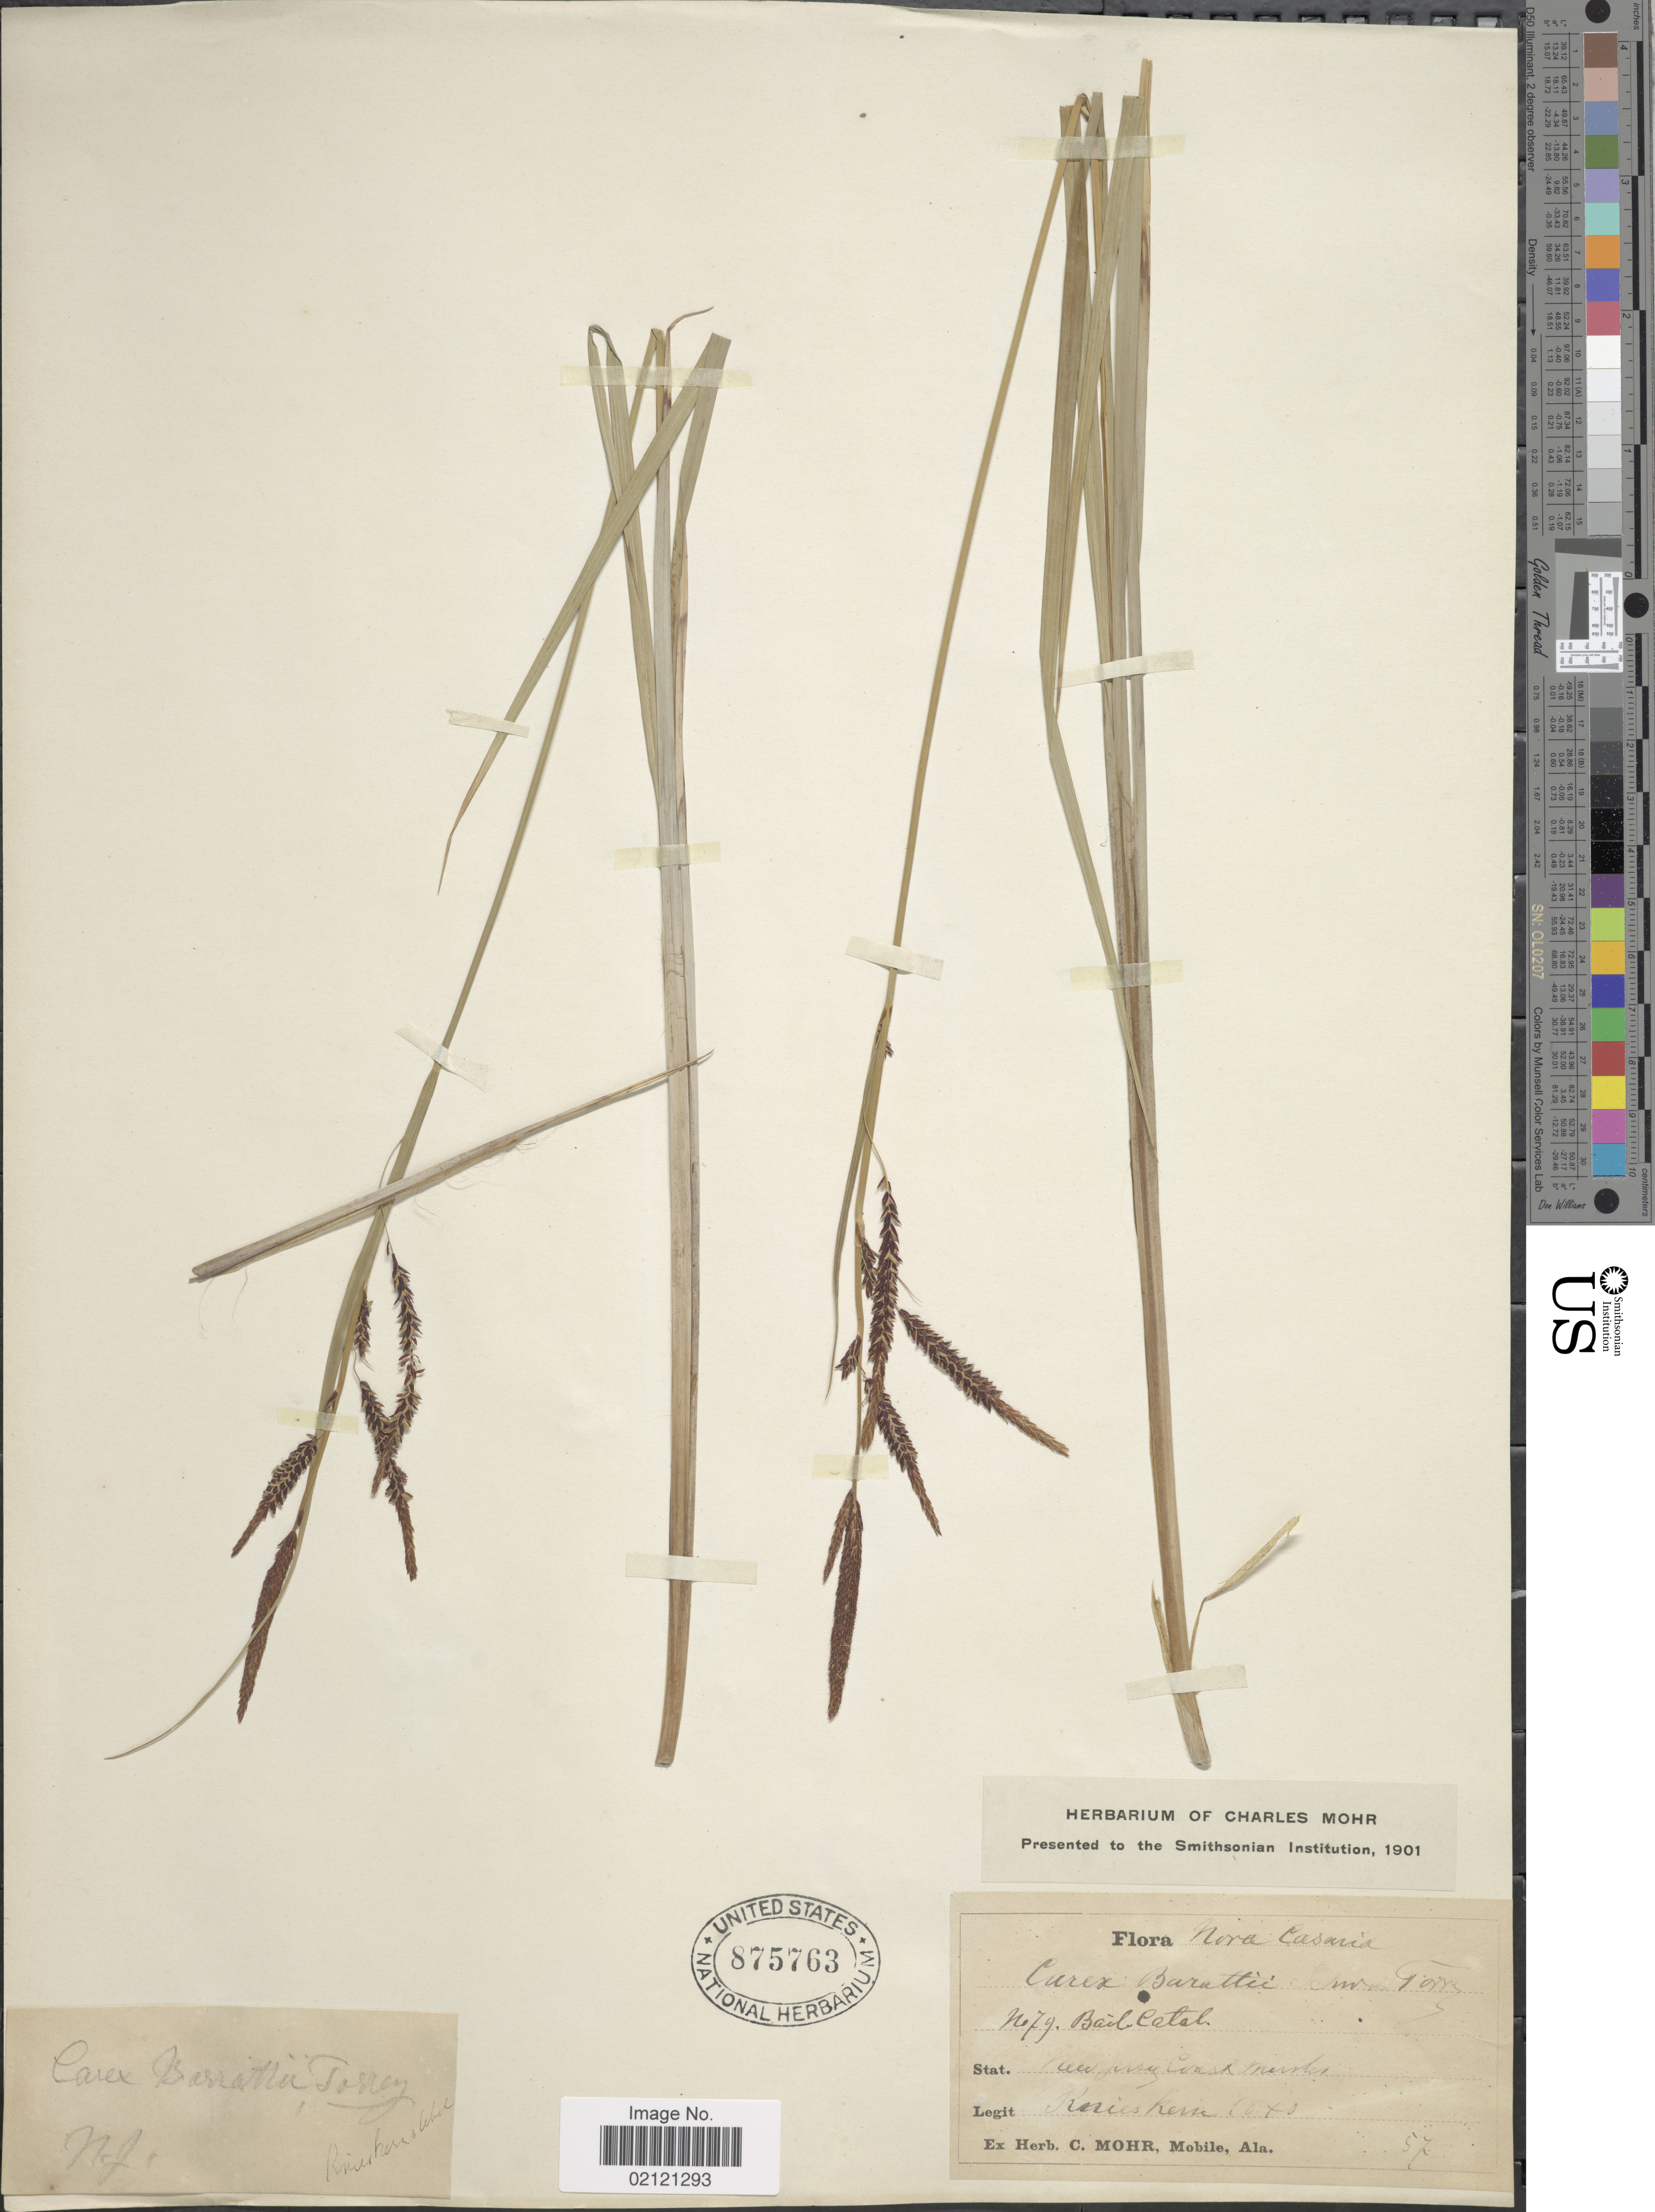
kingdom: Plantae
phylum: Tracheophyta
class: Liliopsida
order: Poales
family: Cyperaceae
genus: Carex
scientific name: Carex barrattii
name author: Torr. ex Schwein.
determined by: Strong, Mark T., (BOT), Smithsonian Institution - National Museum of Natural History (UNITED STATES)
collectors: Knieskern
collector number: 57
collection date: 1840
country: United States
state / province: New Jersey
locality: Crask Marshes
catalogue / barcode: US 875763